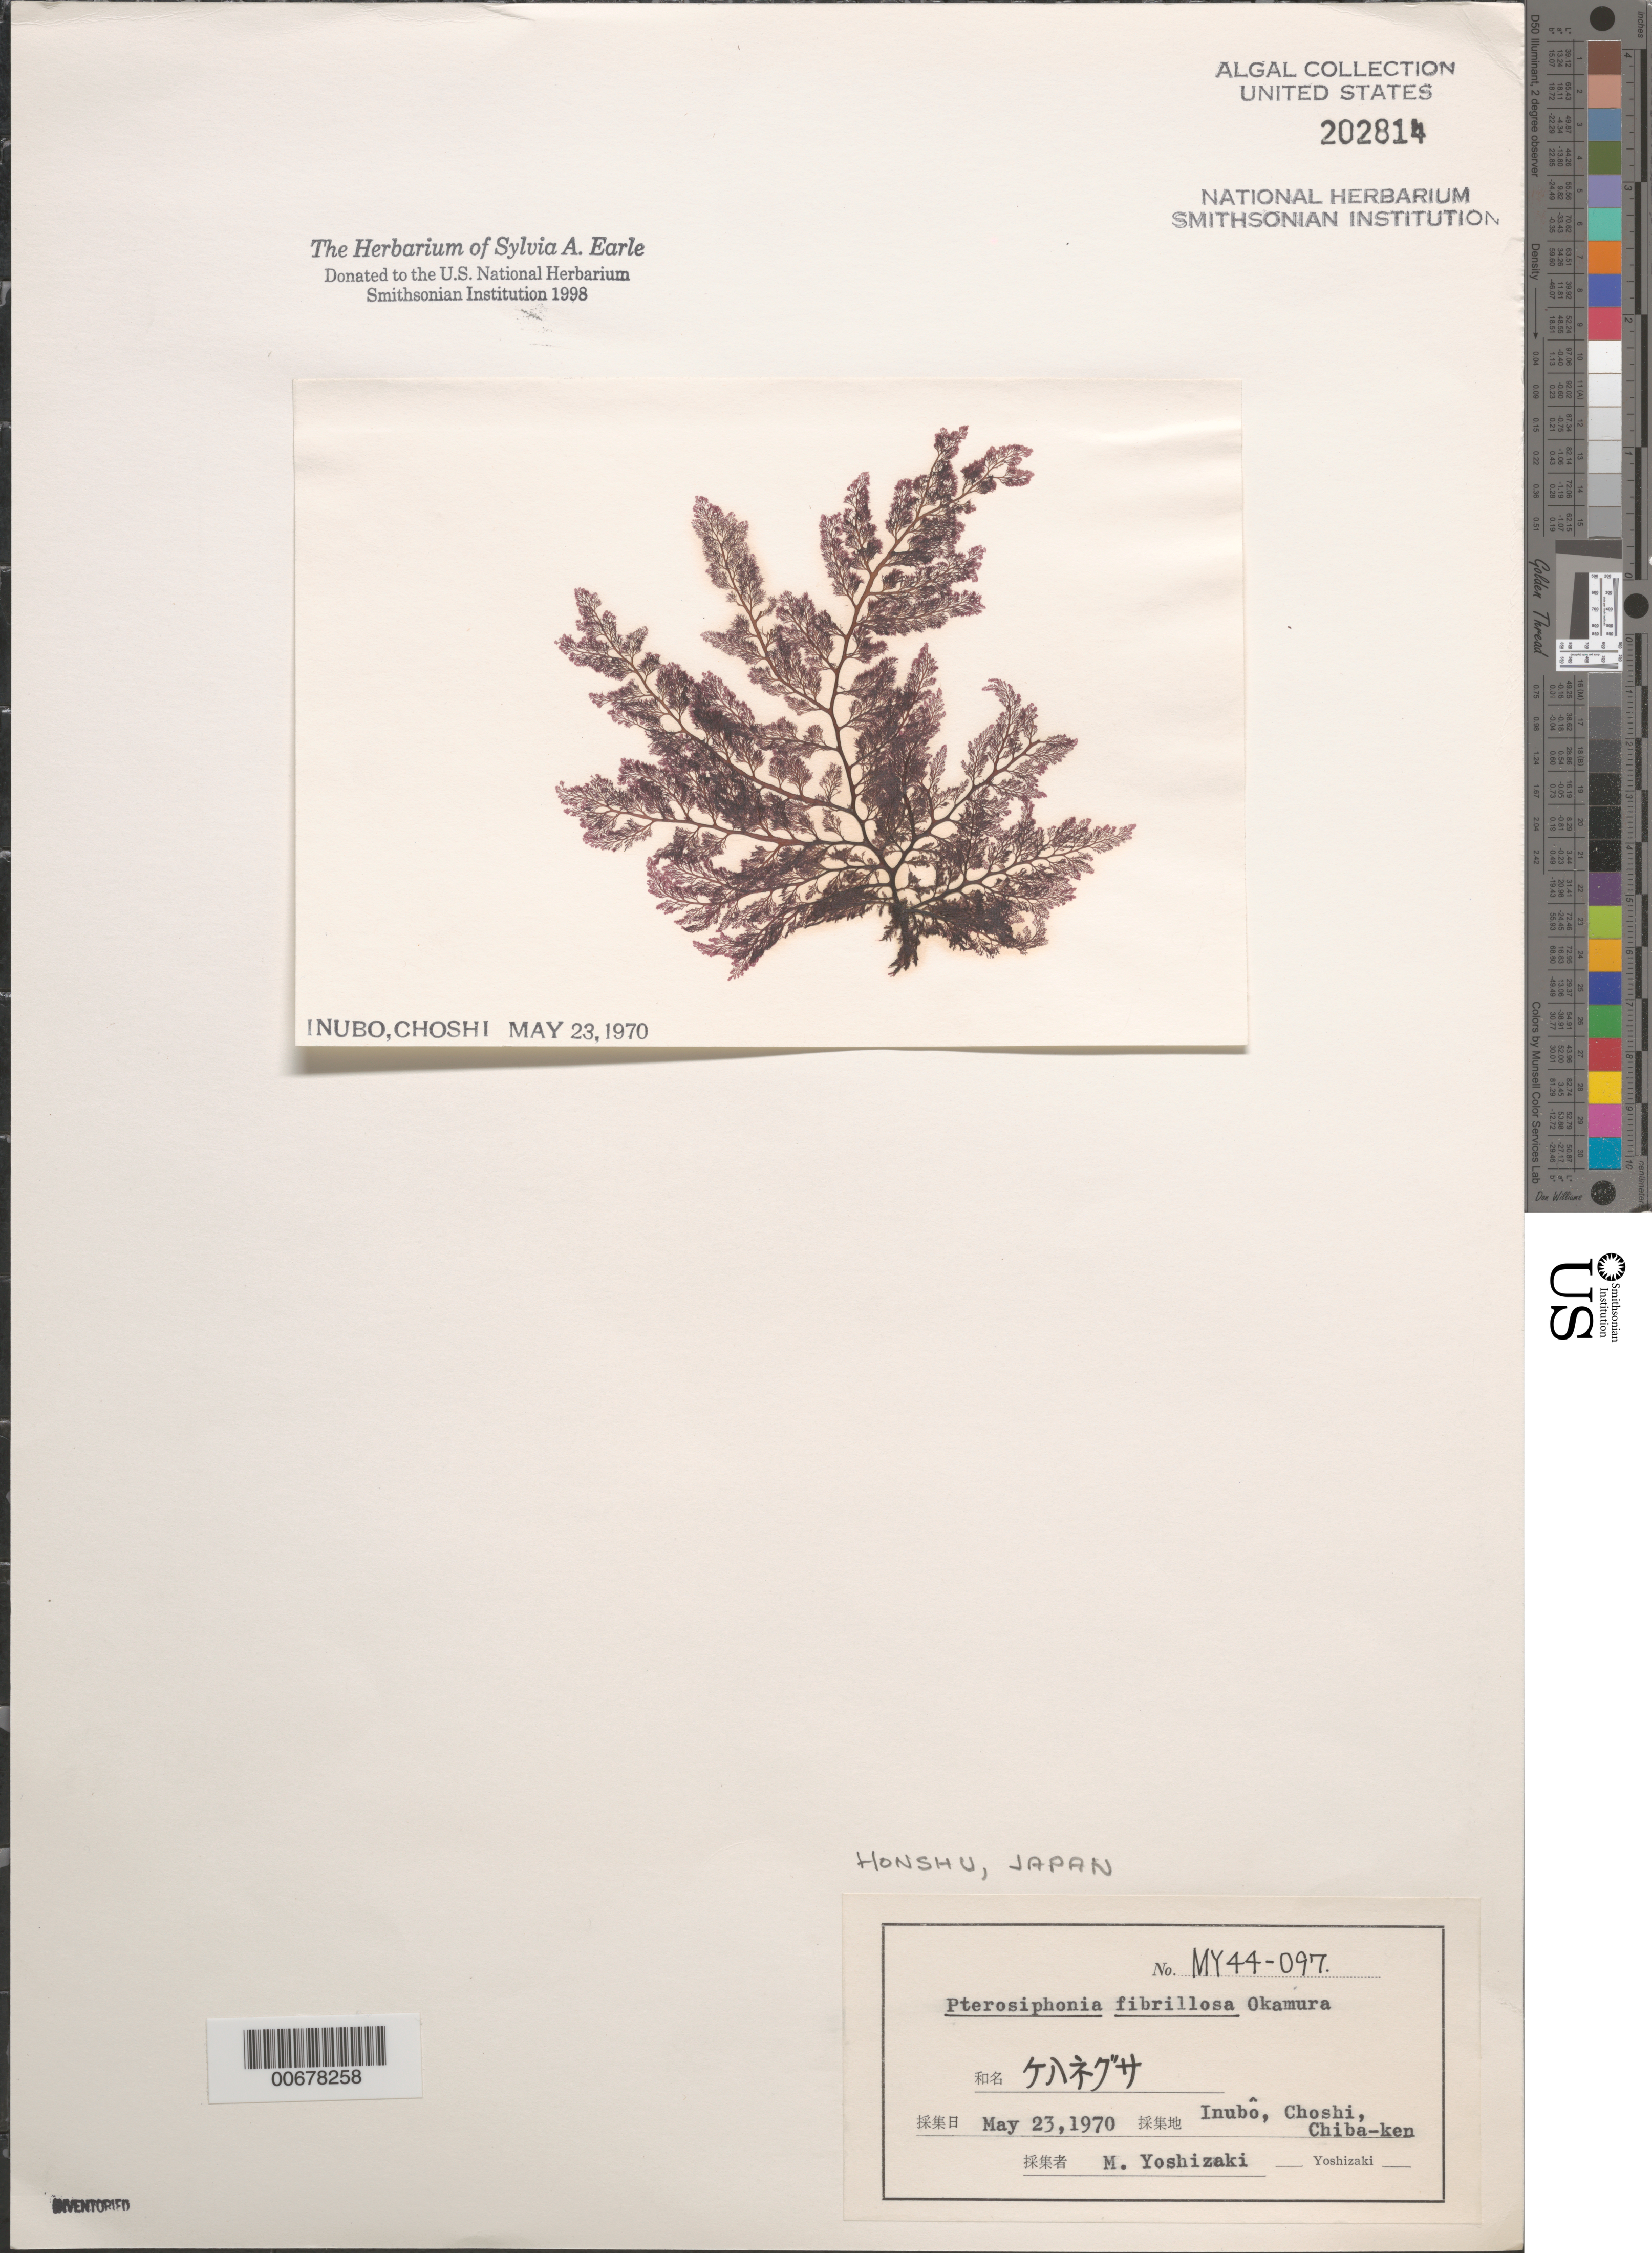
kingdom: Plantae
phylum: Rhodophyta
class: Florideophyceae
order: Ceramiales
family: Rhodomelaceae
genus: Melanothamnus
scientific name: Melanothamnus fibrillosus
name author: (Okamura) Diaz-Tapia & Maggs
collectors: M. Yoshizaki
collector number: MY 44-097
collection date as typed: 23 May 1970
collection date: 1970-05-23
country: Japan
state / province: Tiba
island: Honshu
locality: Inubo, Choshi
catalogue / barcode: US 202814